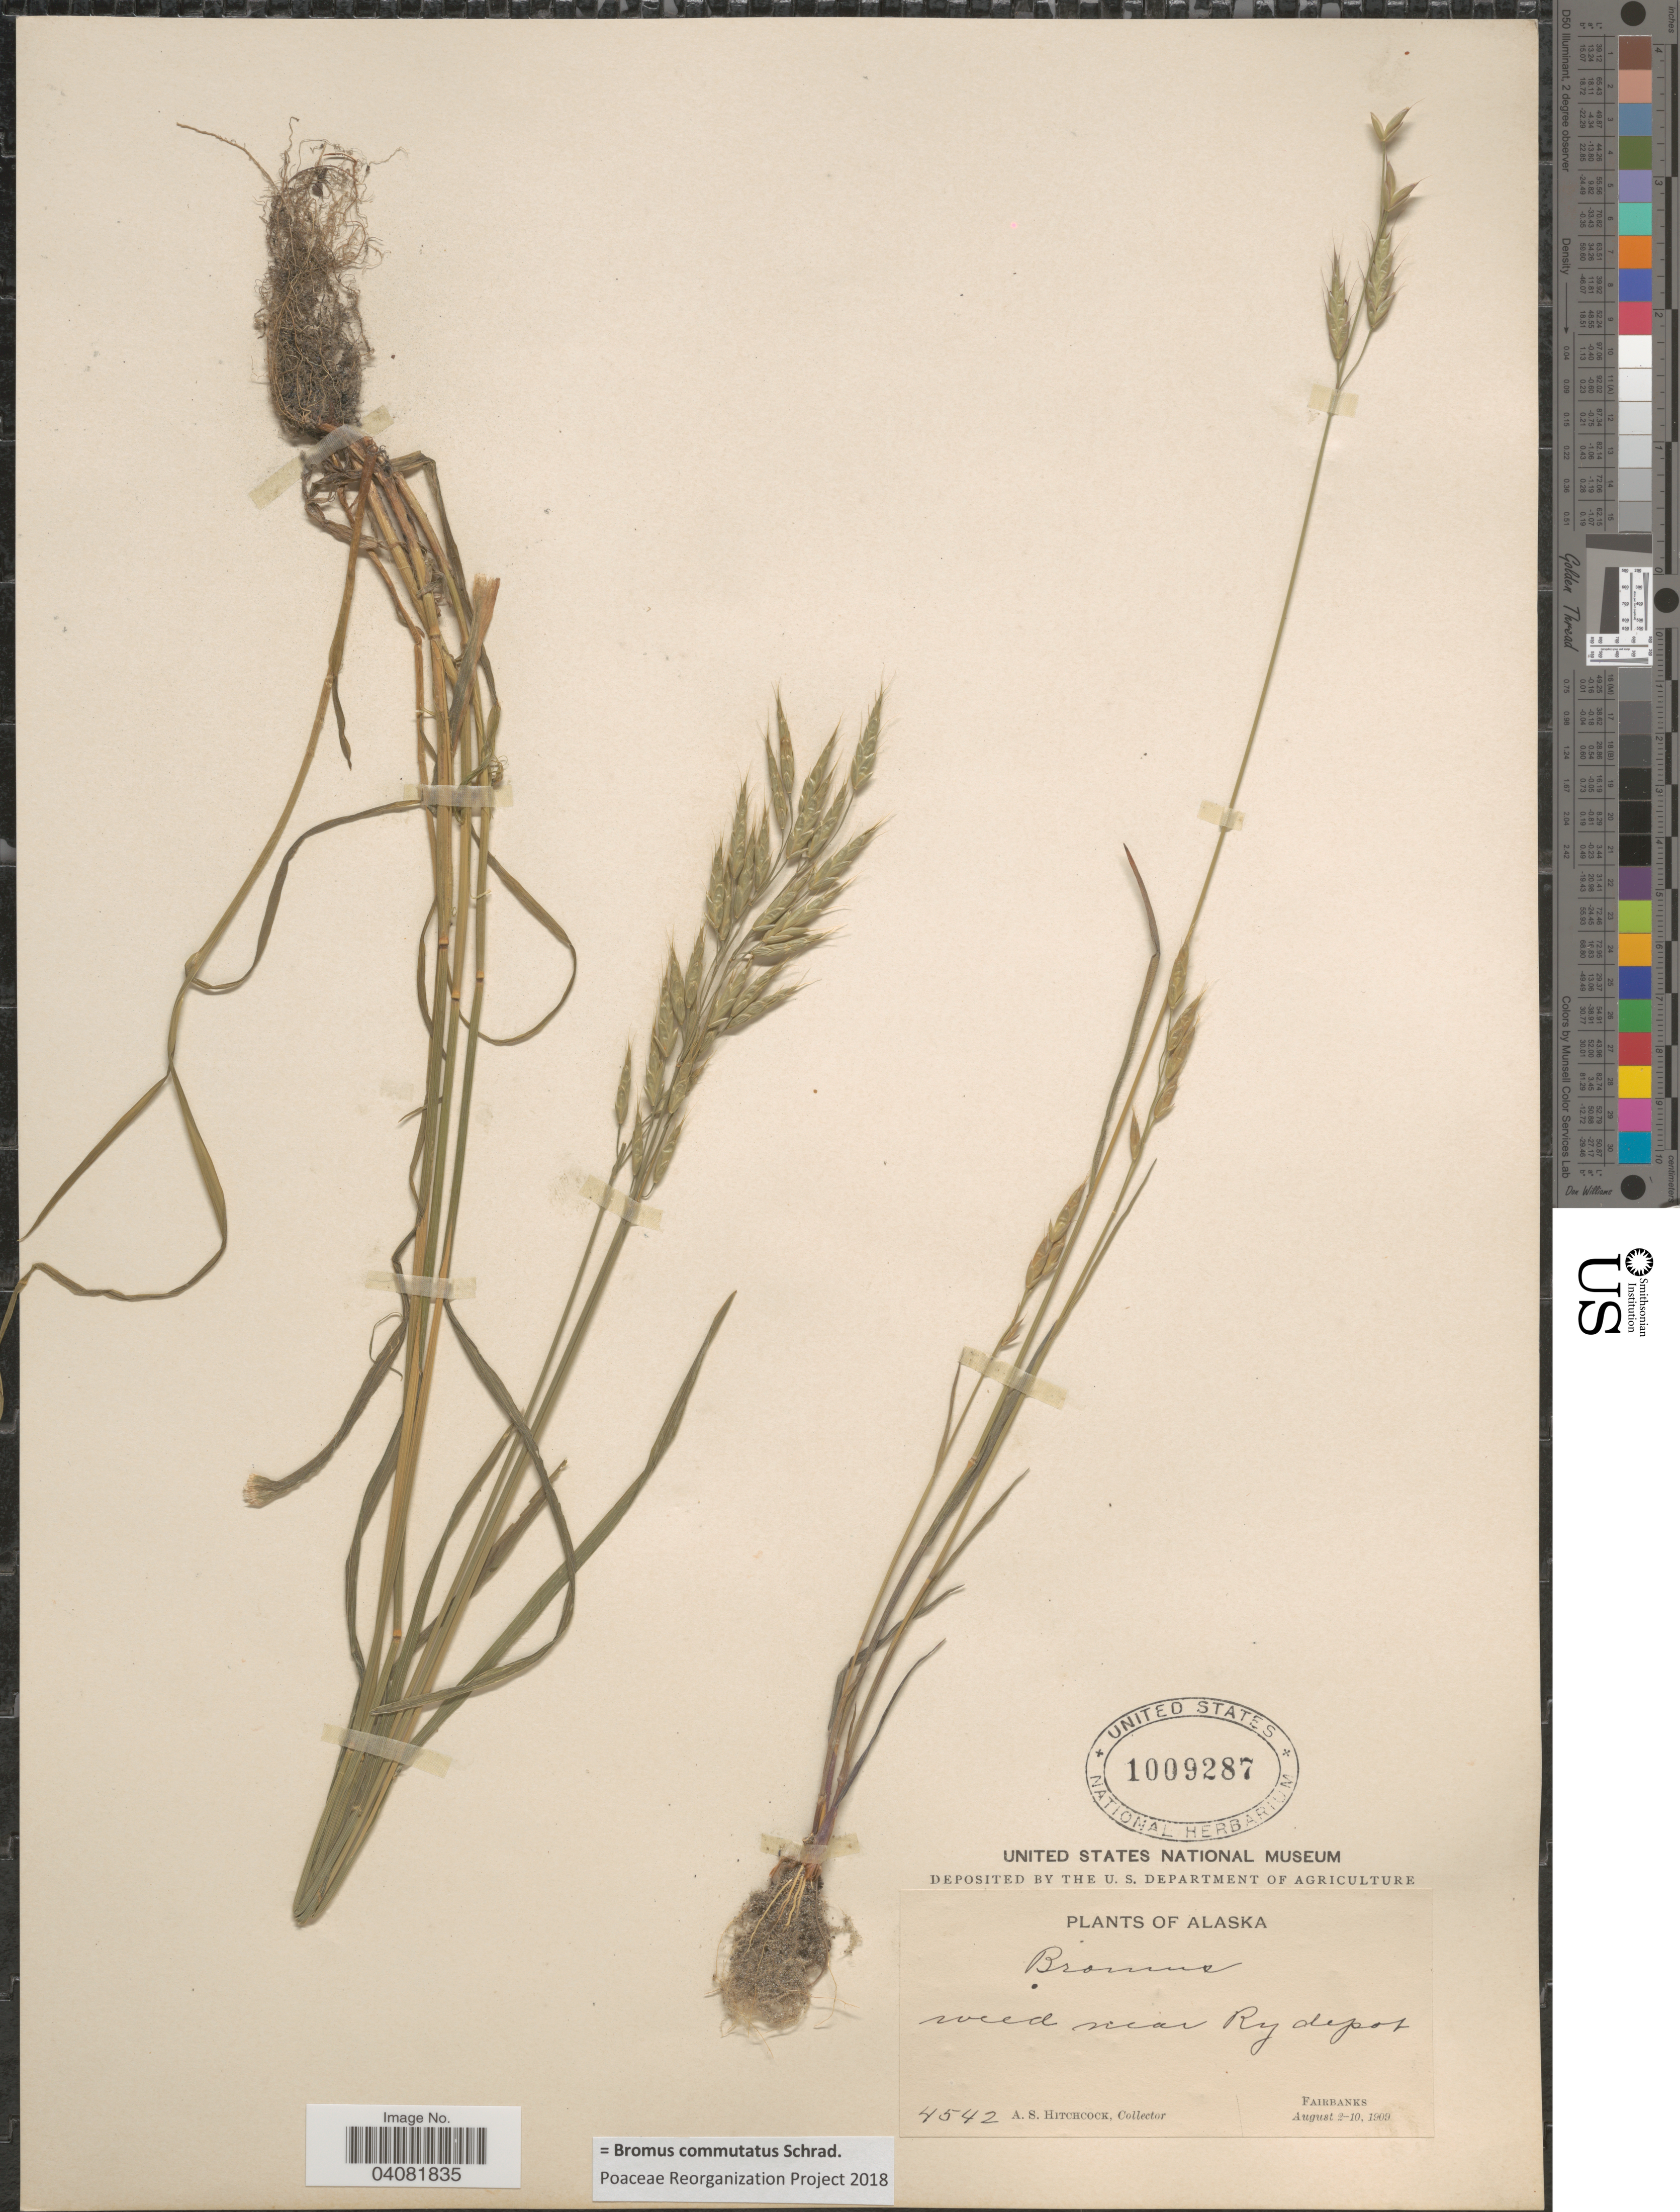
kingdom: Plantae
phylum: Tracheophyta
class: Liliopsida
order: Poales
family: Poaceae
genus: Bromus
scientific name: Bromus commutatus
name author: Schrad.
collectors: A. S. Hitchcock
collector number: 4542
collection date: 1909-08-02/1909-08-10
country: United States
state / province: Alaska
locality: Weed near Ry depot. Fairbanks.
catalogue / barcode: US 1009287